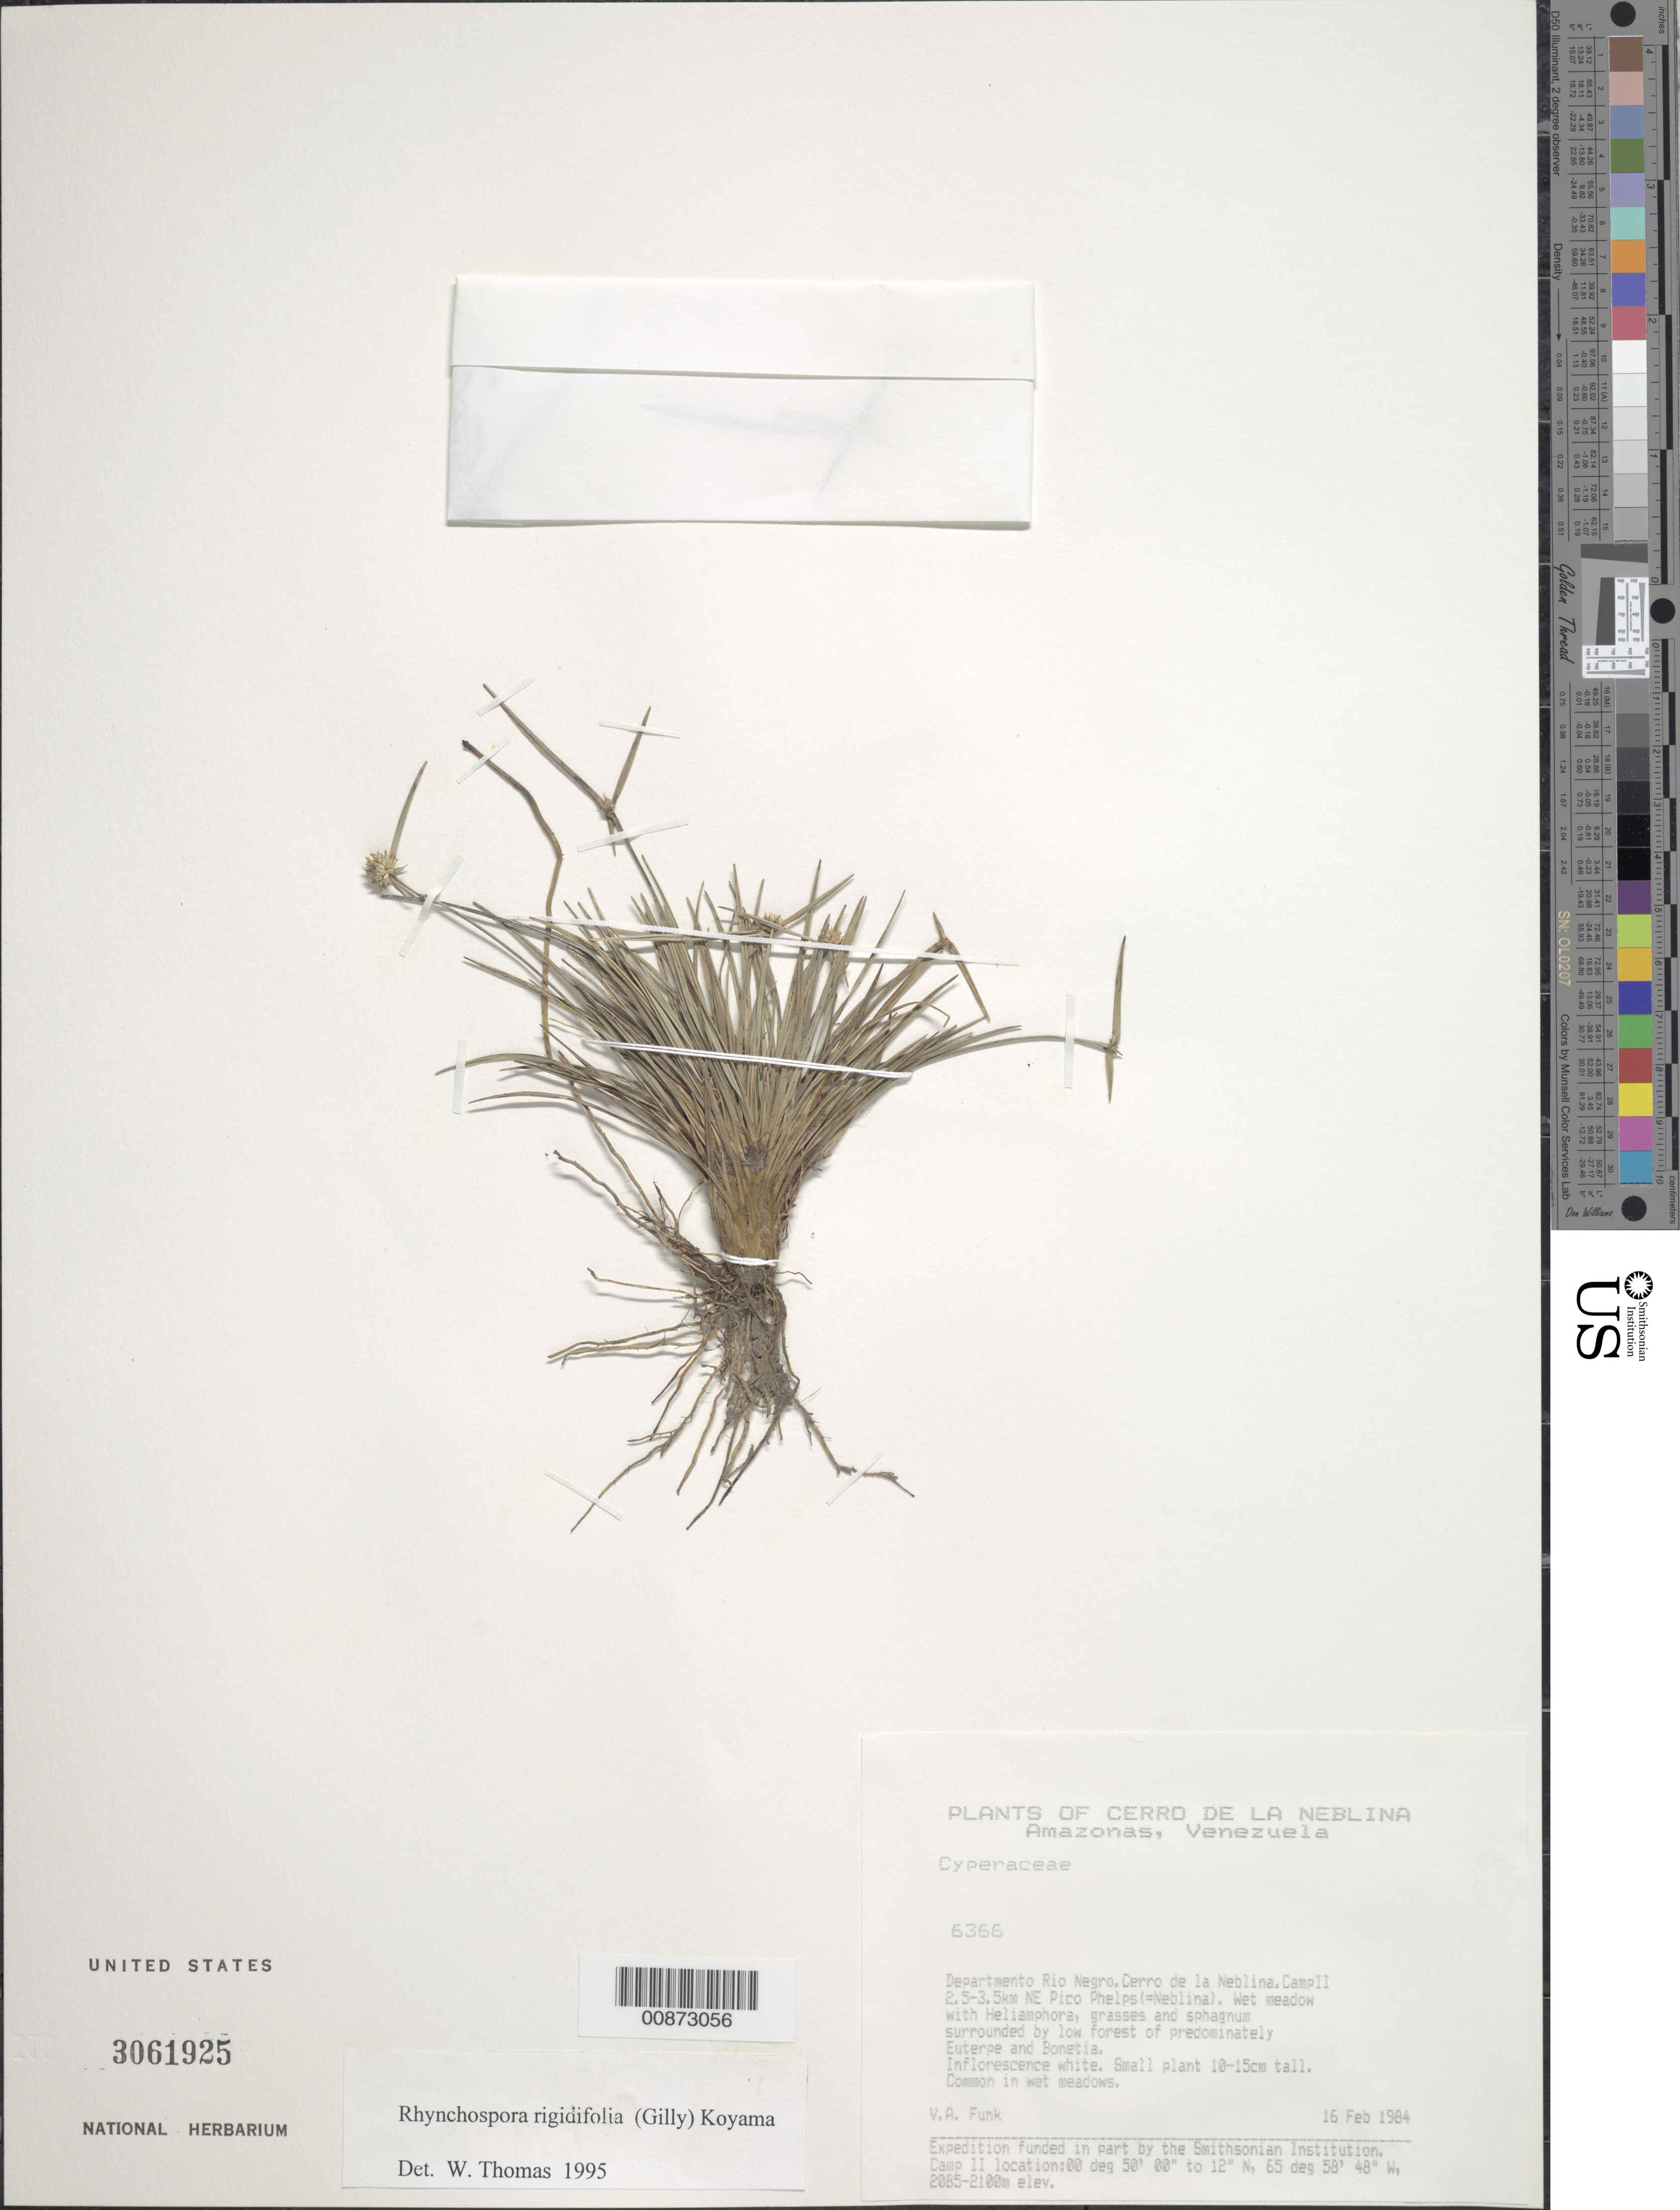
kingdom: Plantae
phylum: Tracheophyta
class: Liliopsida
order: Poales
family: Cyperaceae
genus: Rhynchospora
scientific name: Rhynchospora rigidifolia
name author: (Gilly) T. Koyama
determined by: Thomas, W. W., (NY), New York Botanical Garden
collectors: V. Funk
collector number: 6366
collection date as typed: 16-Feb-84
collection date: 1984-02-16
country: Venezuela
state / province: Amazonas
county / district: Río Negro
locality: Cerro de la Neblina, Camp II 2.5-3.5 km NE Pico Phelps (=Neblina)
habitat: Wet meadow w/ Heliamphora, grasses and sphagnum surrounded by low forest of predominately Euterpe and Bonetia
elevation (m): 2085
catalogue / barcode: US 3061925